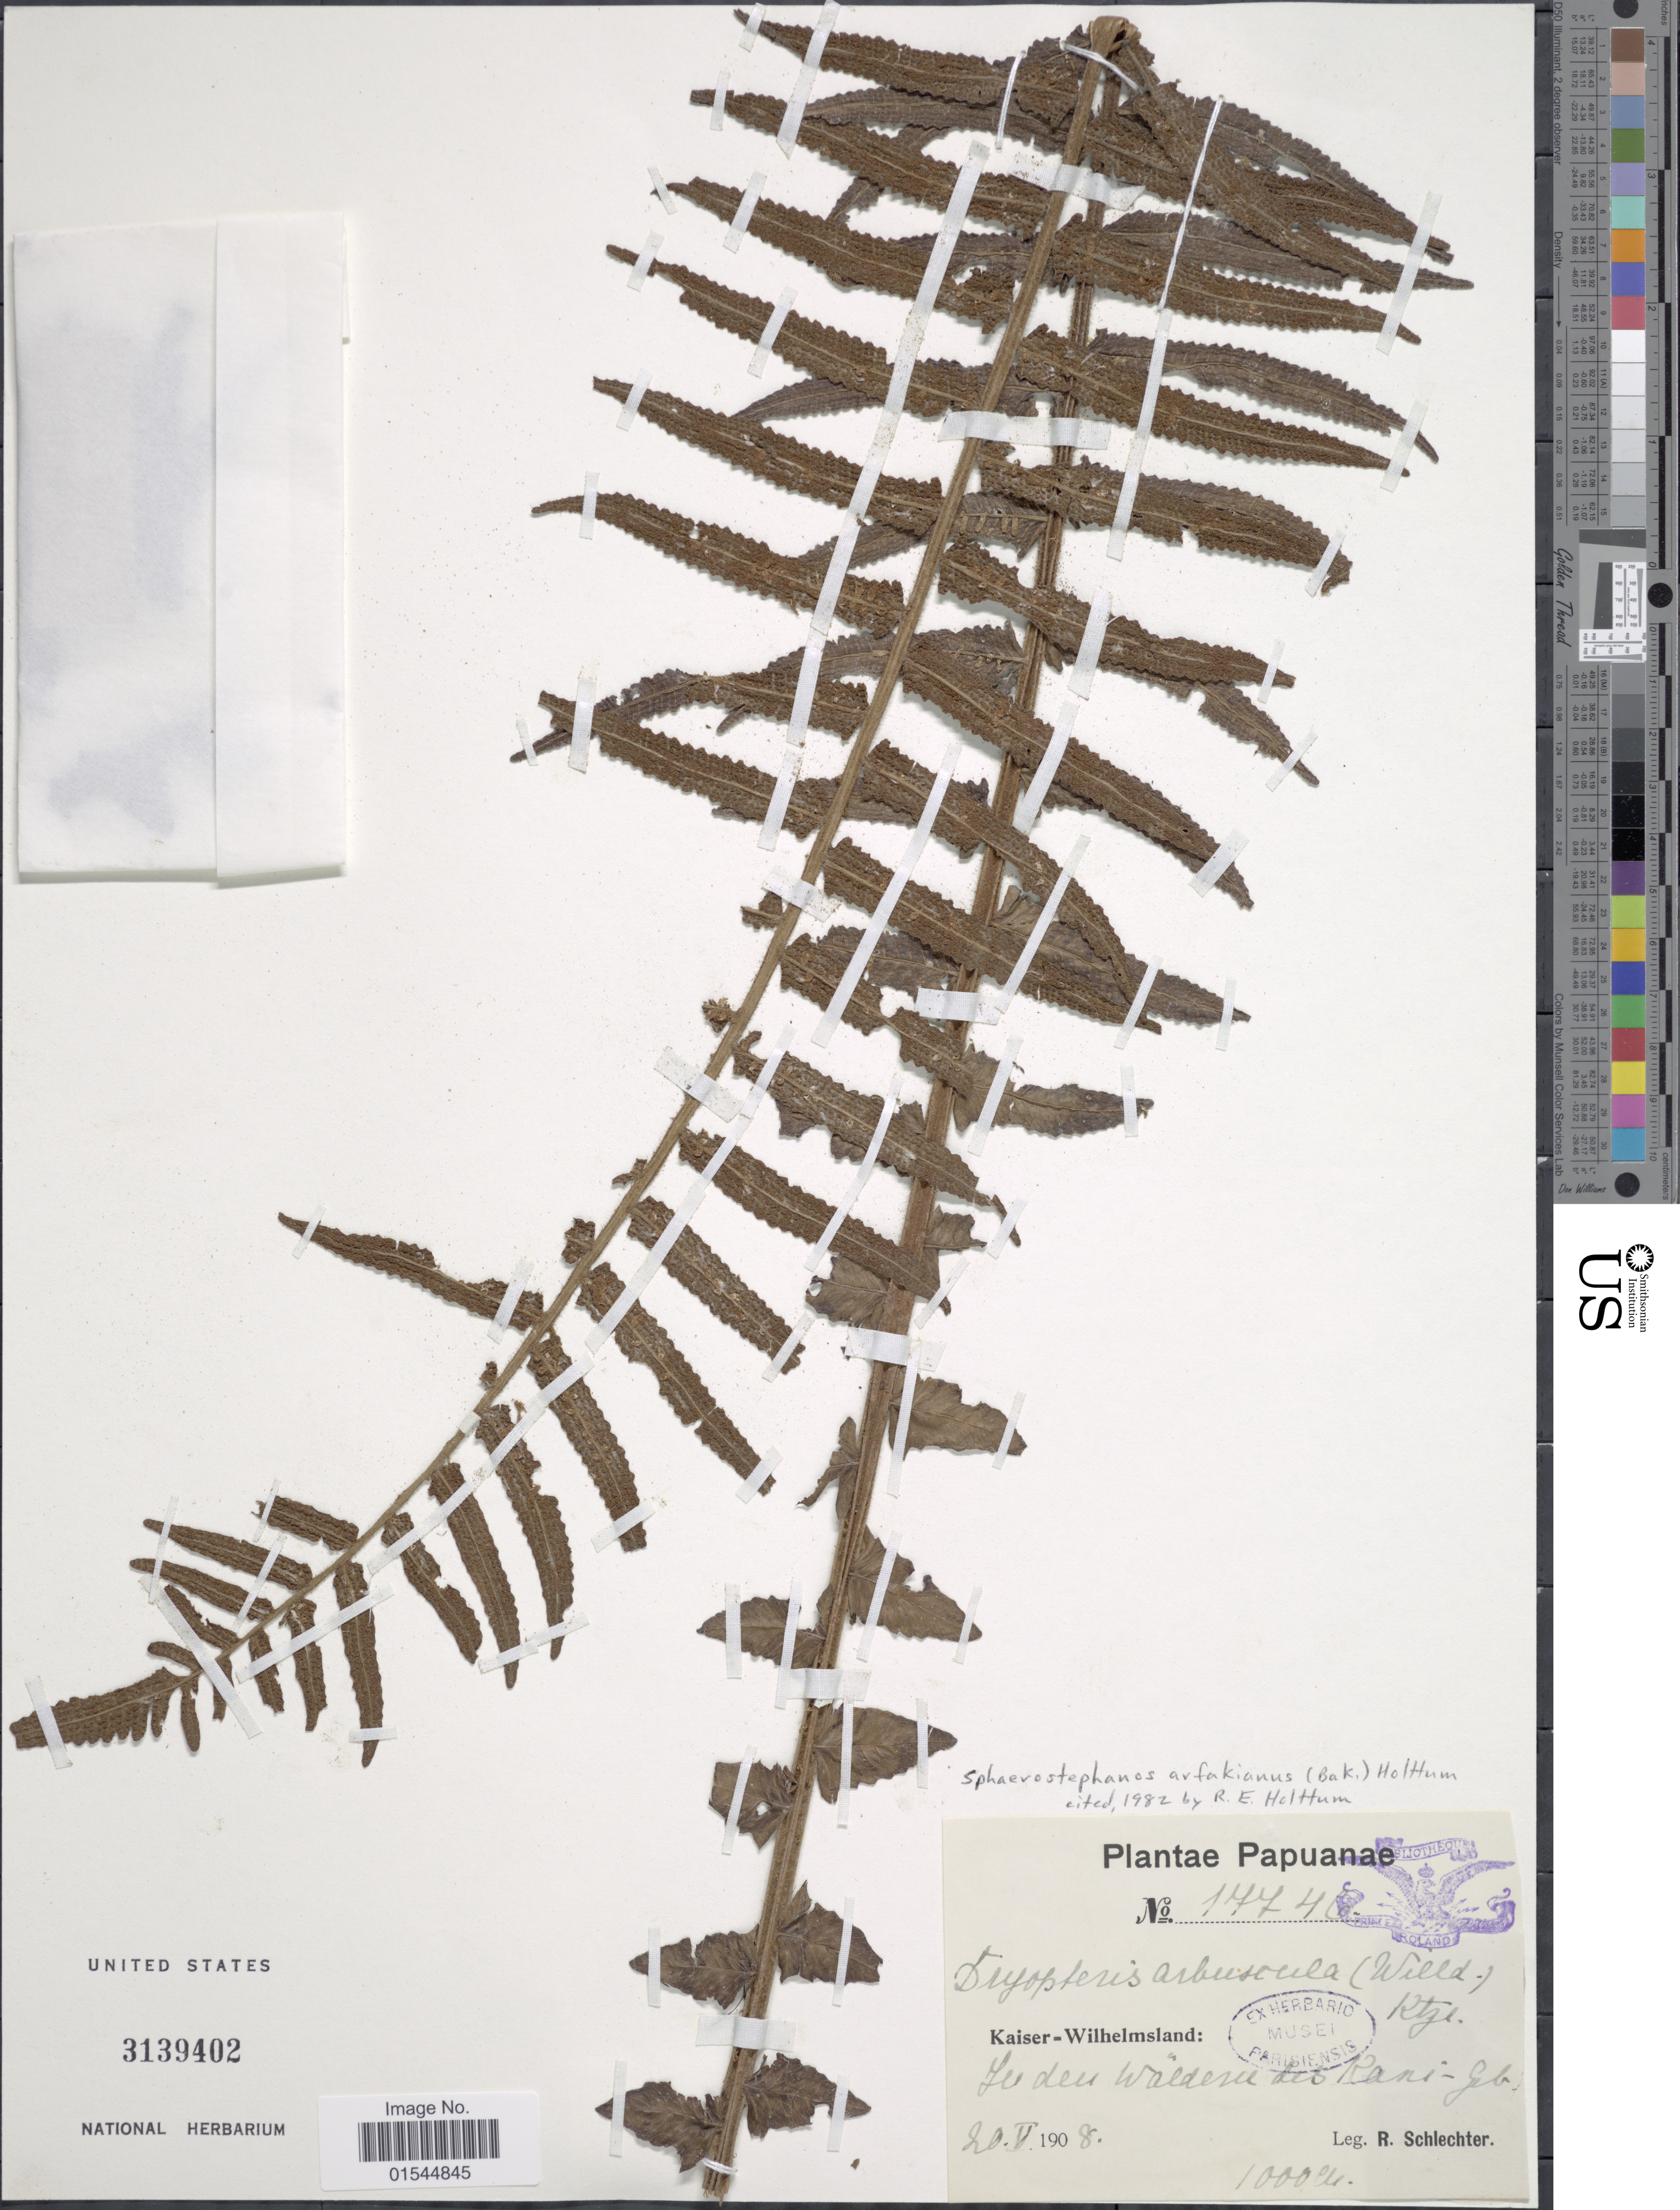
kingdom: Plantae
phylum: Tracheophyta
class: Polypodiopsida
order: Polypodiales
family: Thelypteridaceae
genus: Sphaerostephanos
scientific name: Sphaerostephanos arfakianus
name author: (Baker) Holttum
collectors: F. R. R. Schlechter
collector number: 17746*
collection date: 1908-05-20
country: Papua New Guinea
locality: Papuanae, Kaiser-Wilhelmsland, In den Wäldern des Kani geb.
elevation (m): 1000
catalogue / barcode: US 3139402